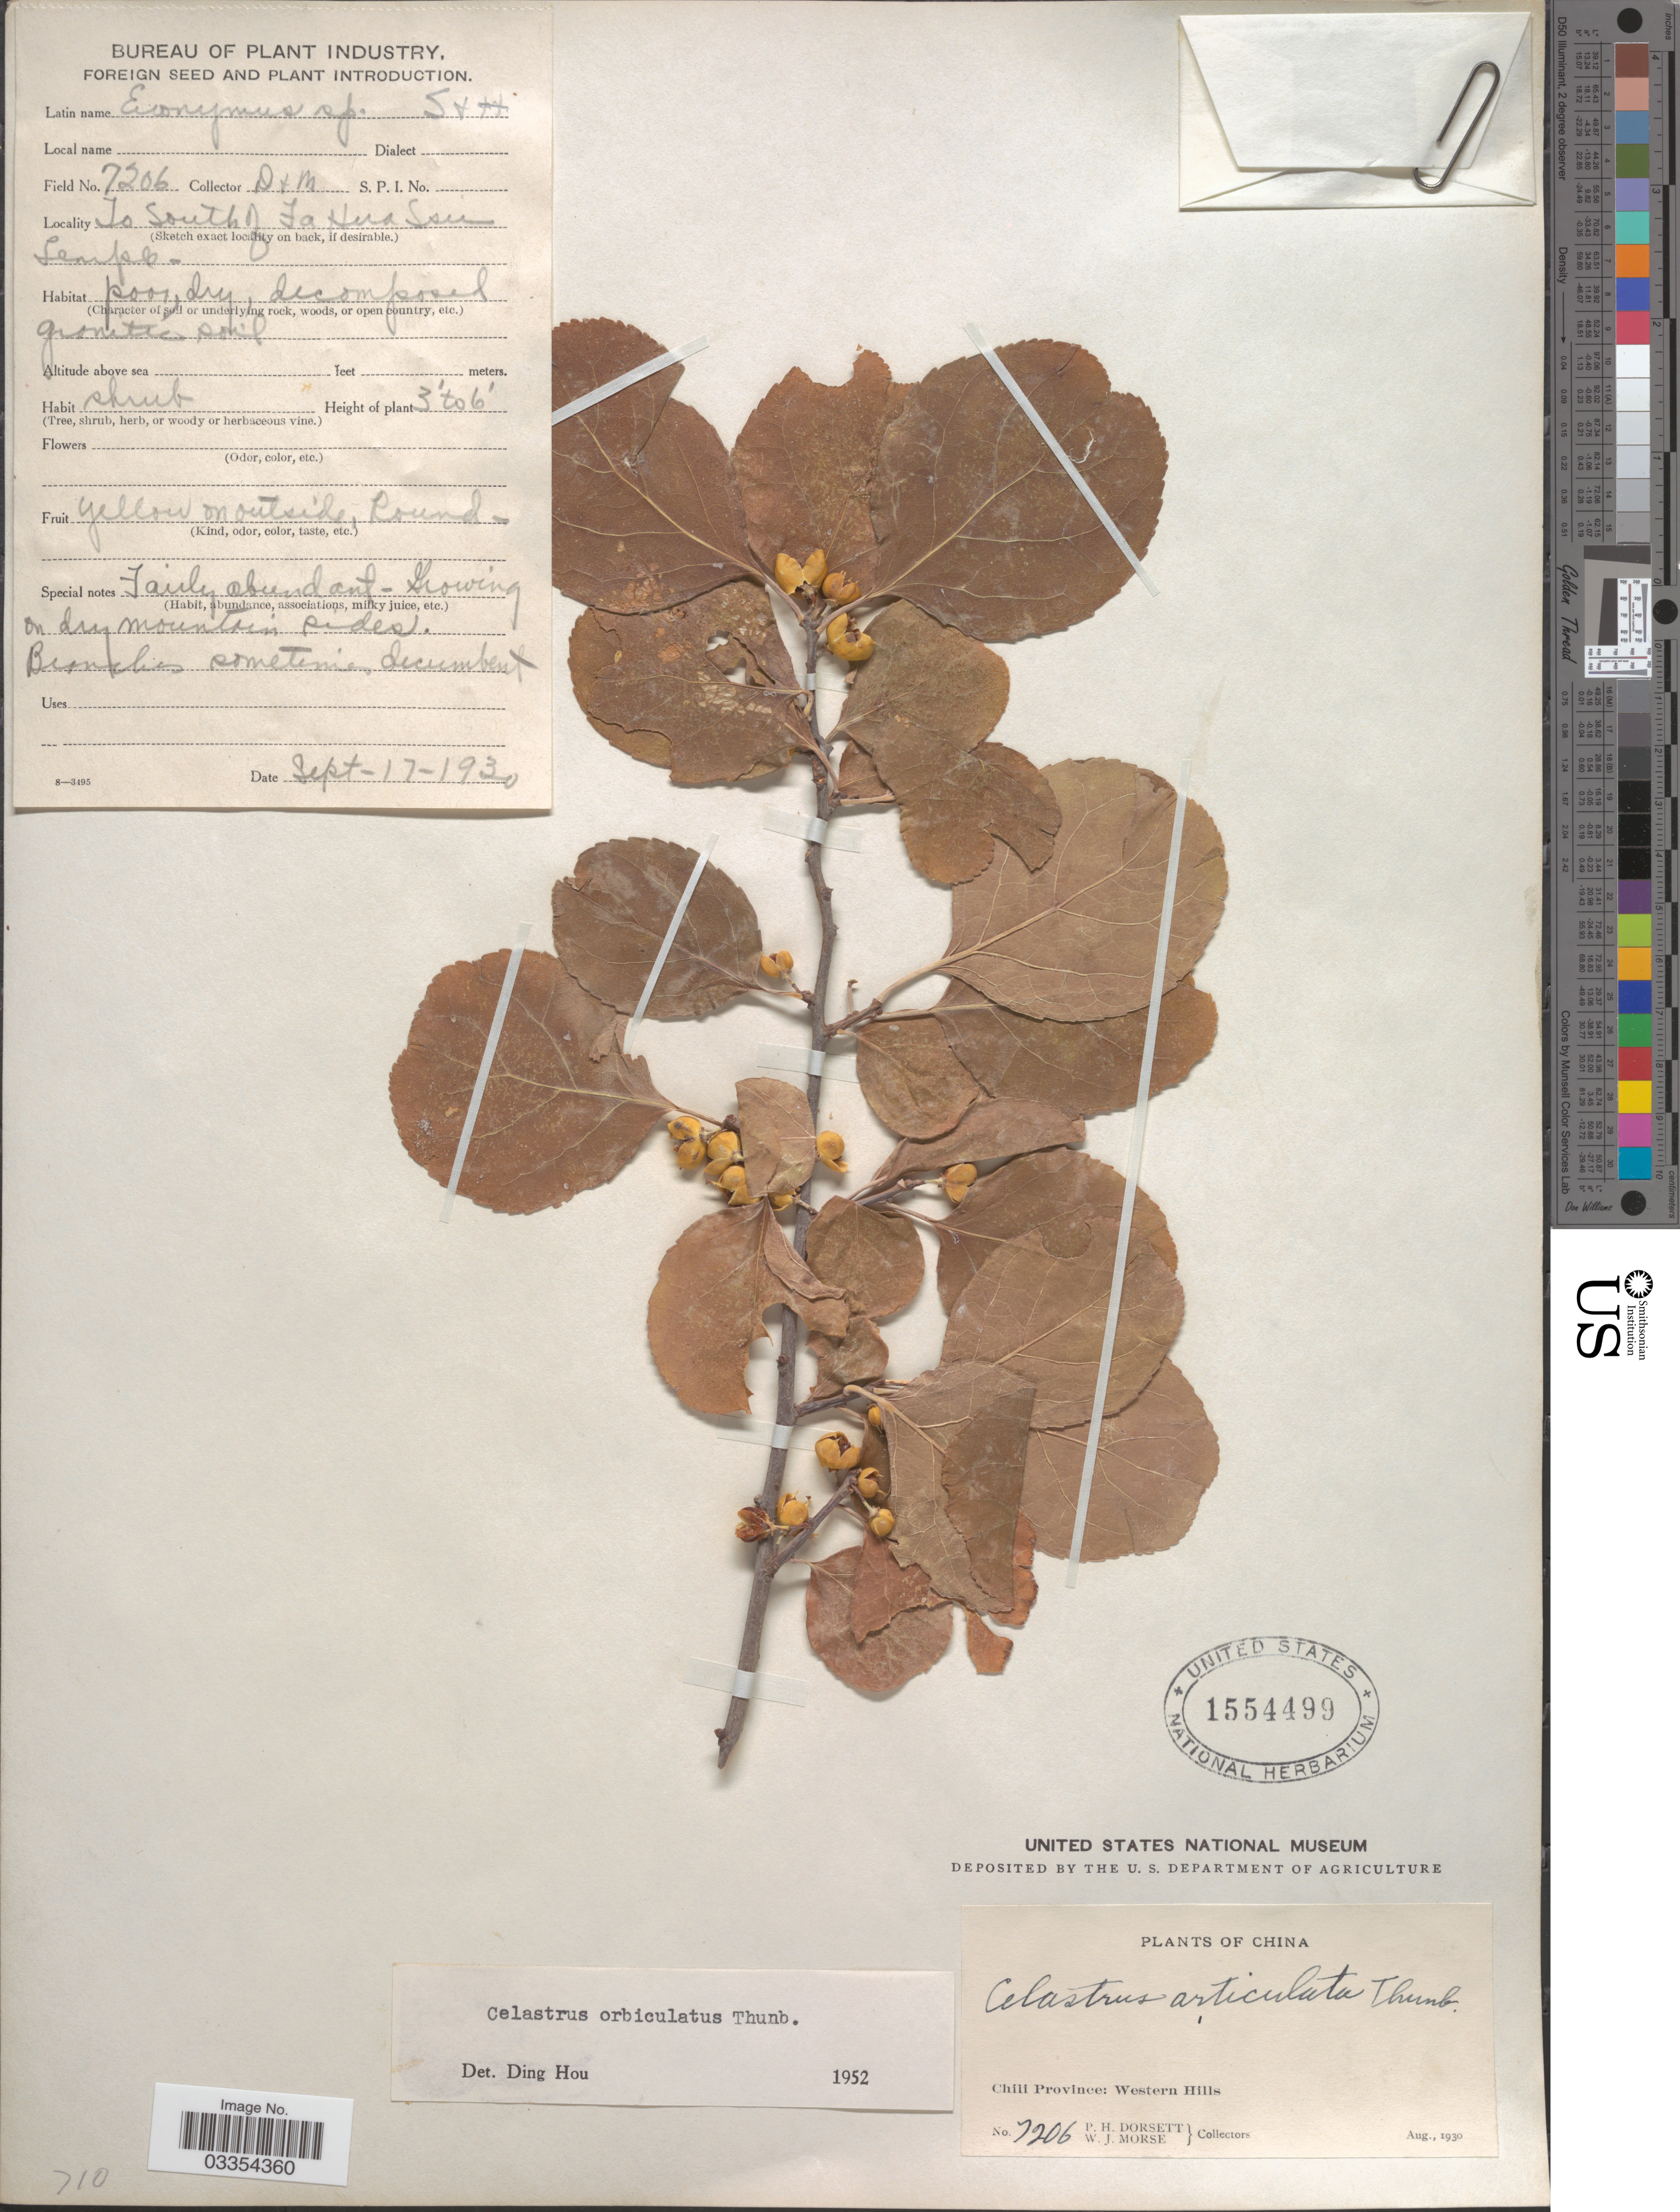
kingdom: Plantae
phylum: Tracheophyta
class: Magnoliopsida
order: Celastrales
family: Celastraceae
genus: Celastrus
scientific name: Celastrus orbiculatus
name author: Thunb.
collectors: P. H. Dorsett & W. J. Morse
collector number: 7206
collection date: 1930-09-17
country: China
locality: Chili Province: Western Hills. To south of Fa Hua Ssu Temple.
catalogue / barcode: US 1554499